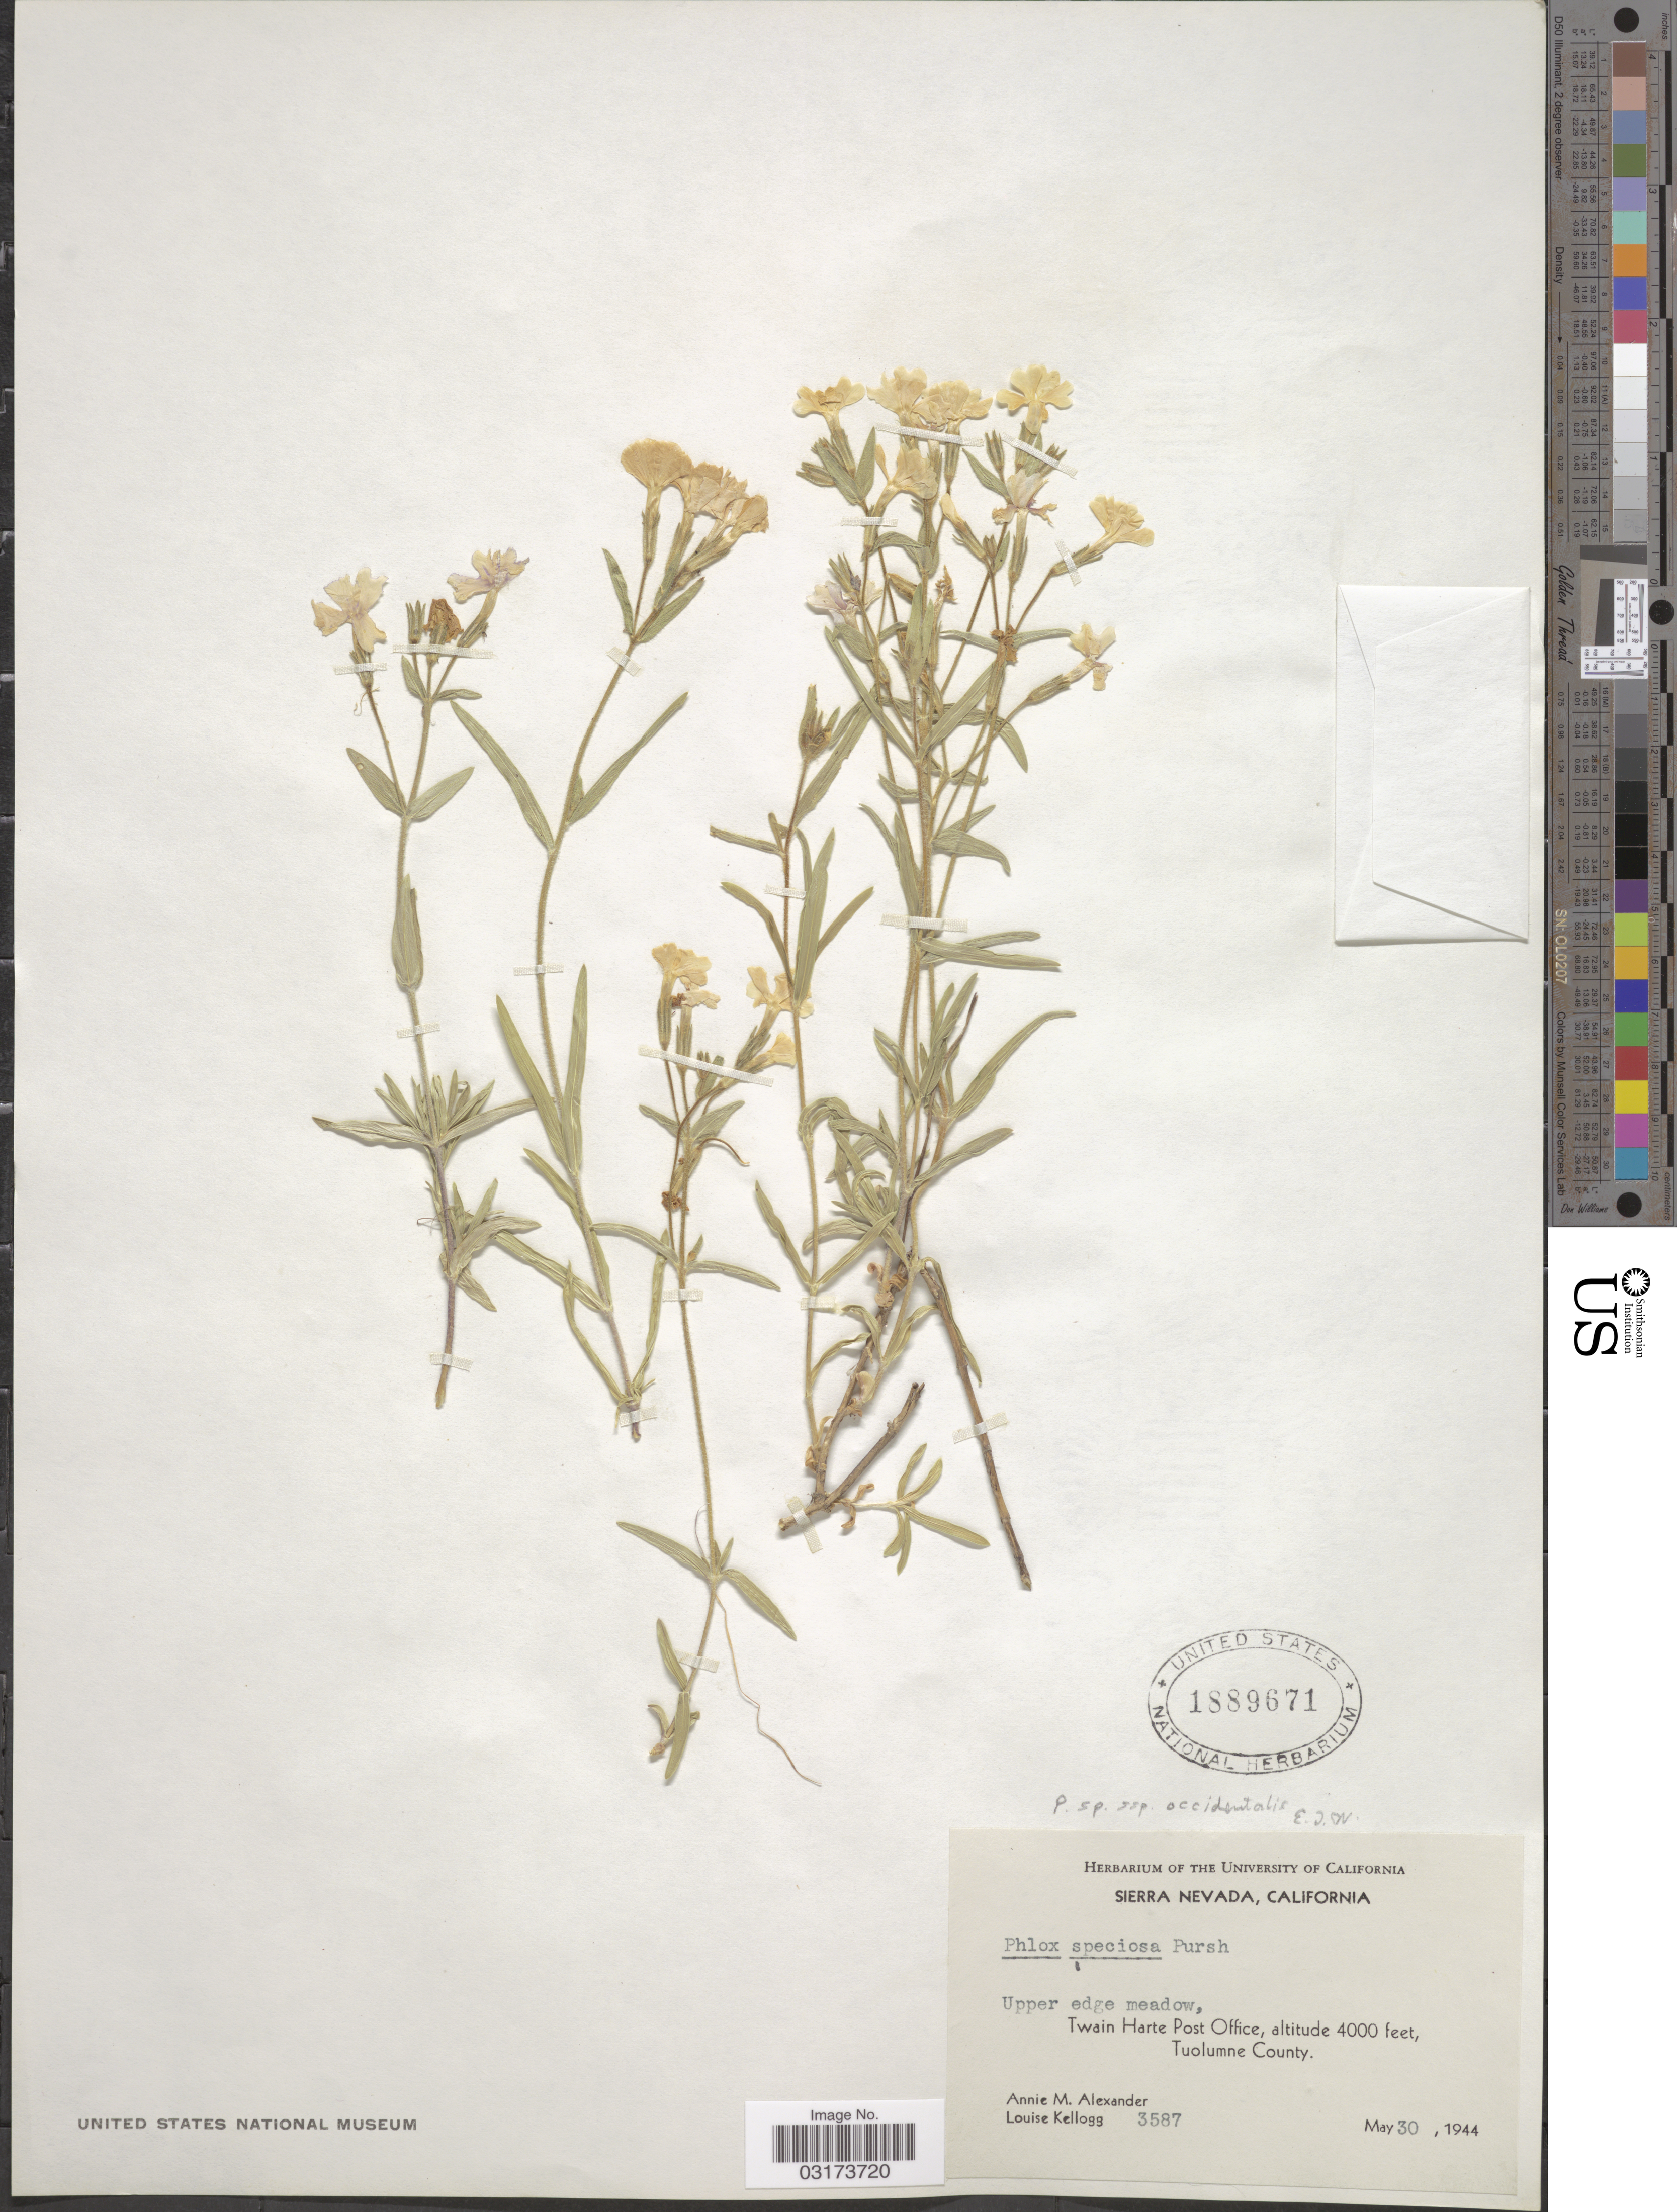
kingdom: Plantae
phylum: Tracheophyta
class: Magnoliopsida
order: Ericales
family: Polemoniaceae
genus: Phlox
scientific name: Phlox speciosa subsp. occidentalis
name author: (Durand ex Torr.) Wherry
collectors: A. M. Alexander & L. Kellogg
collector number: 3587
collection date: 1944-05-30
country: United States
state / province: California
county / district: Tuolumne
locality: Sierra Nevada. Twain Harte Post Office, Tuolumne County.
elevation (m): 1219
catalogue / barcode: US 1889671